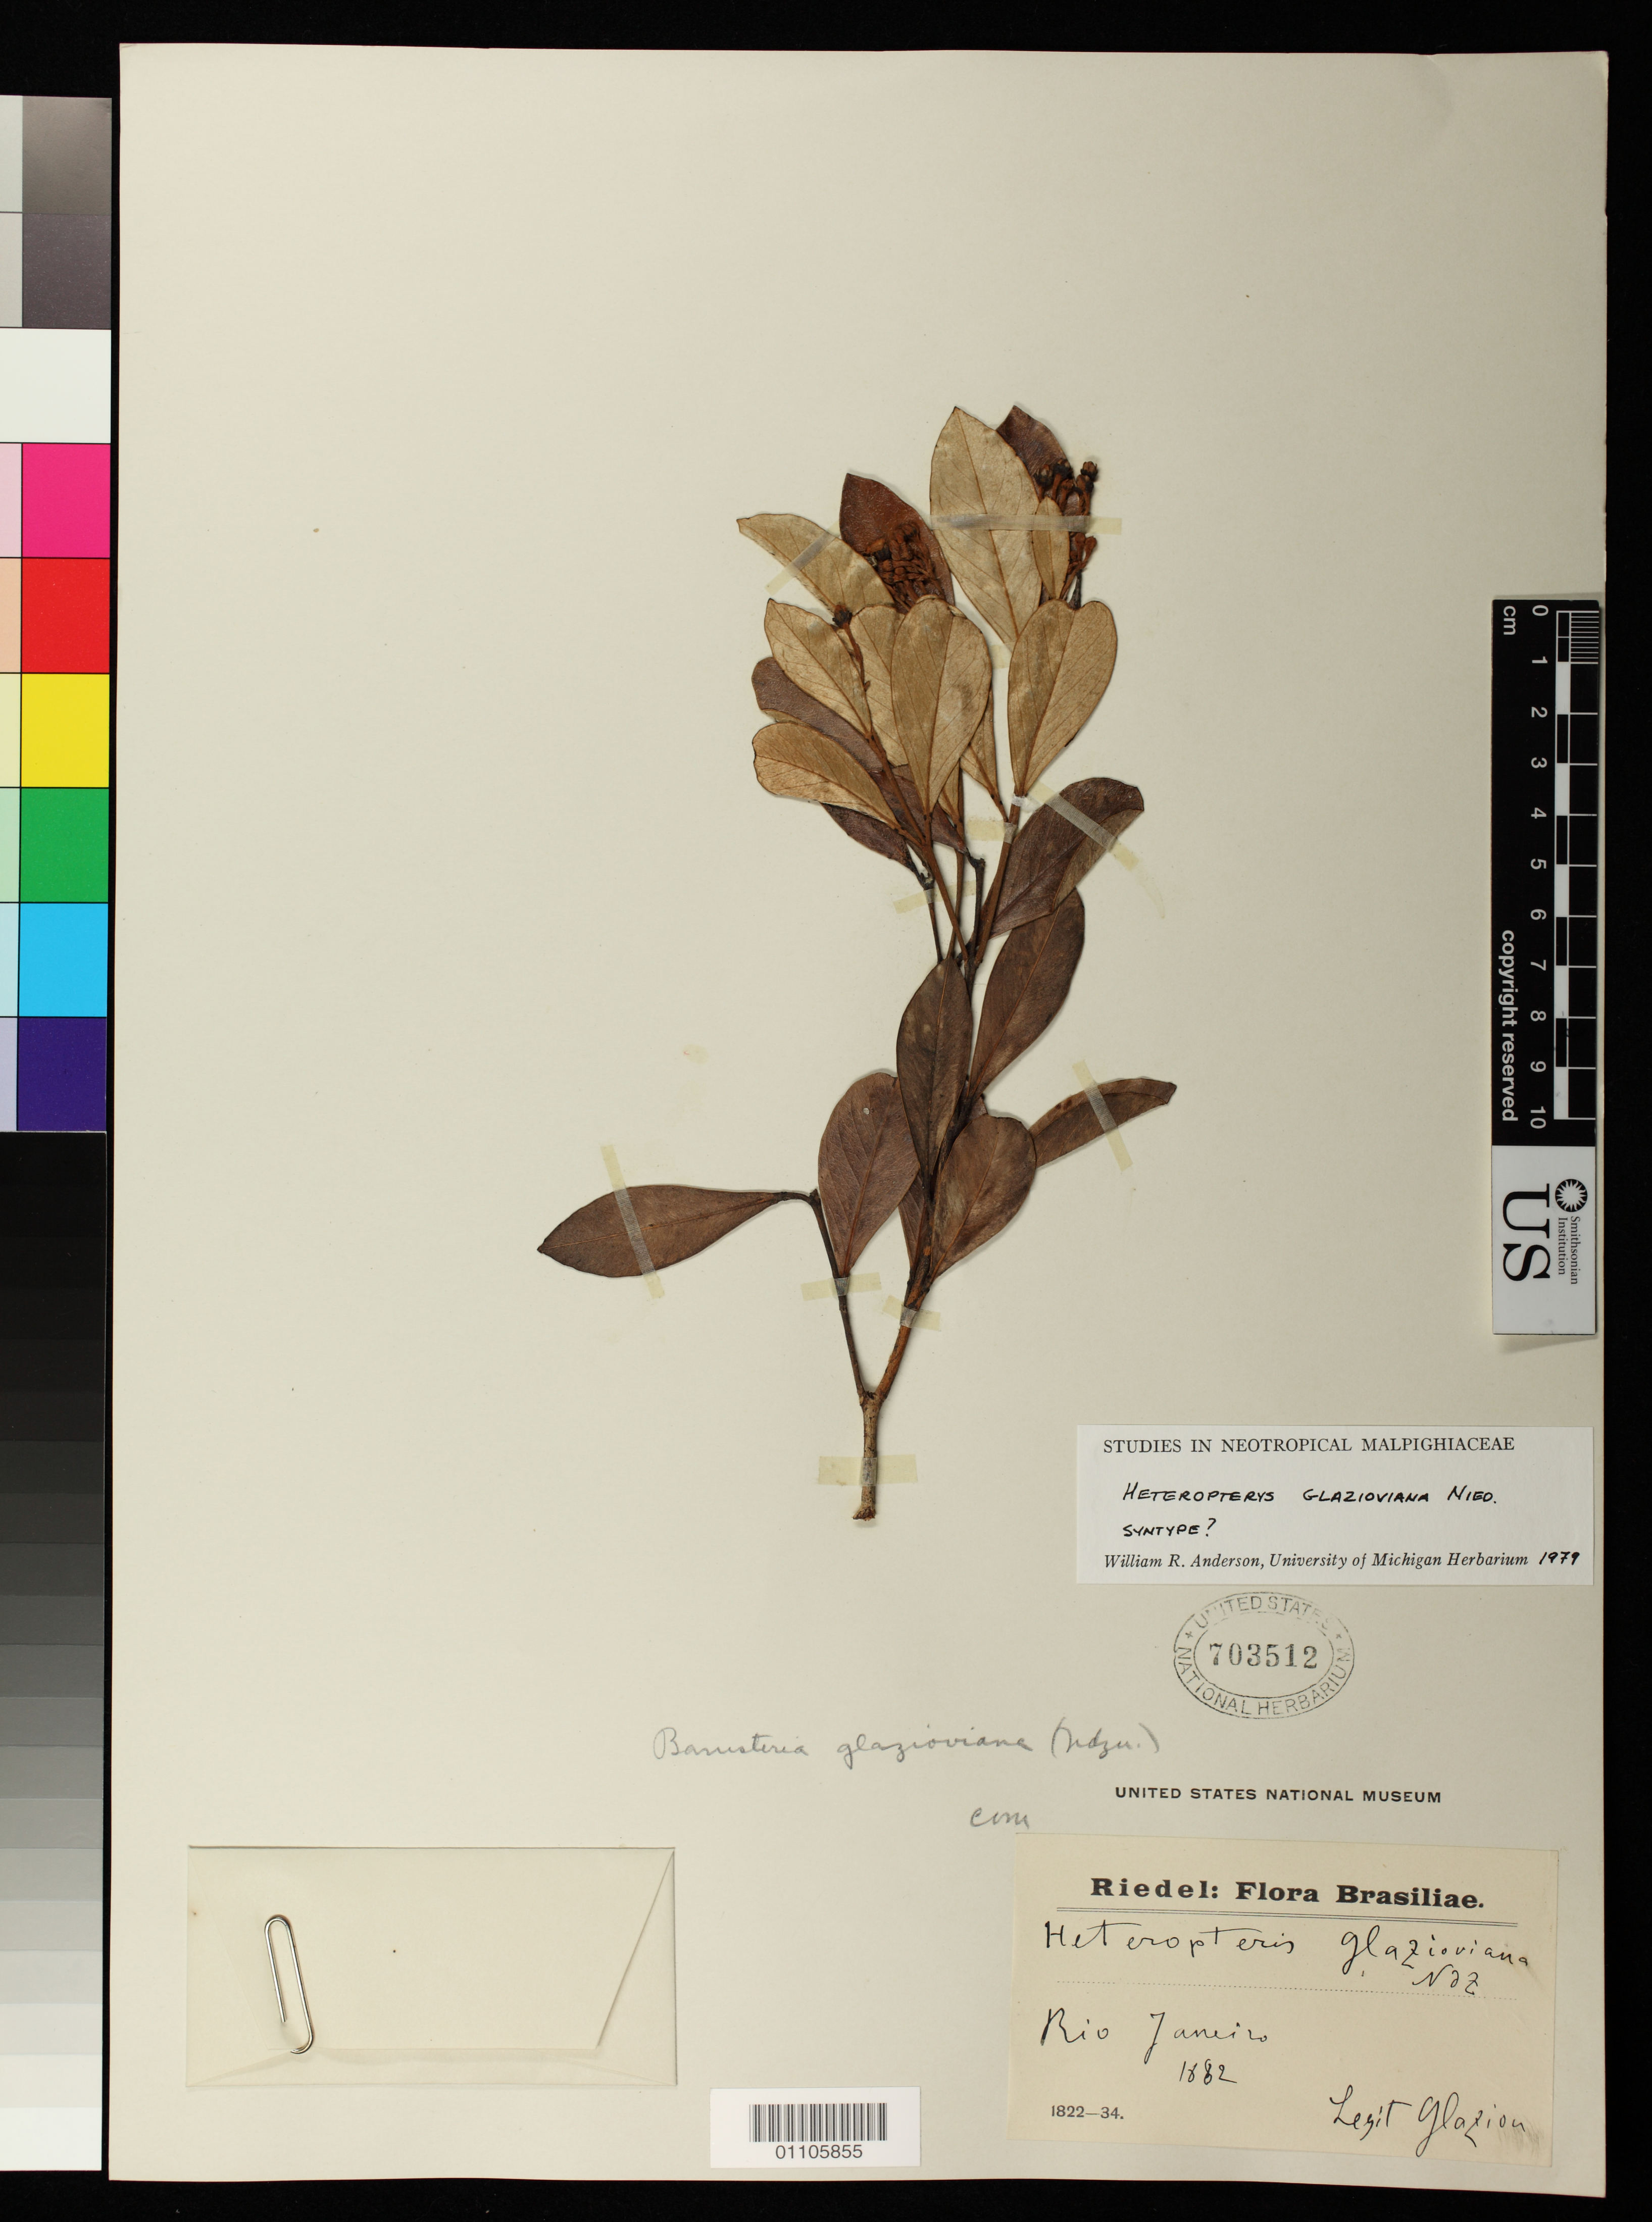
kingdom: Plantae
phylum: Tracheophyta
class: Magnoliopsida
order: Malpighiales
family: Malpighiaceae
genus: Heteropterys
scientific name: Heteropterys glazioviana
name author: Nied.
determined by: Anderson, W. R., (MICH), University of Michigan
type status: Possible Syntype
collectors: A. F. M. Glaziou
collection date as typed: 1882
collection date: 1882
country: Brazil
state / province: Rio de Janeiro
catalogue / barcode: US 703512